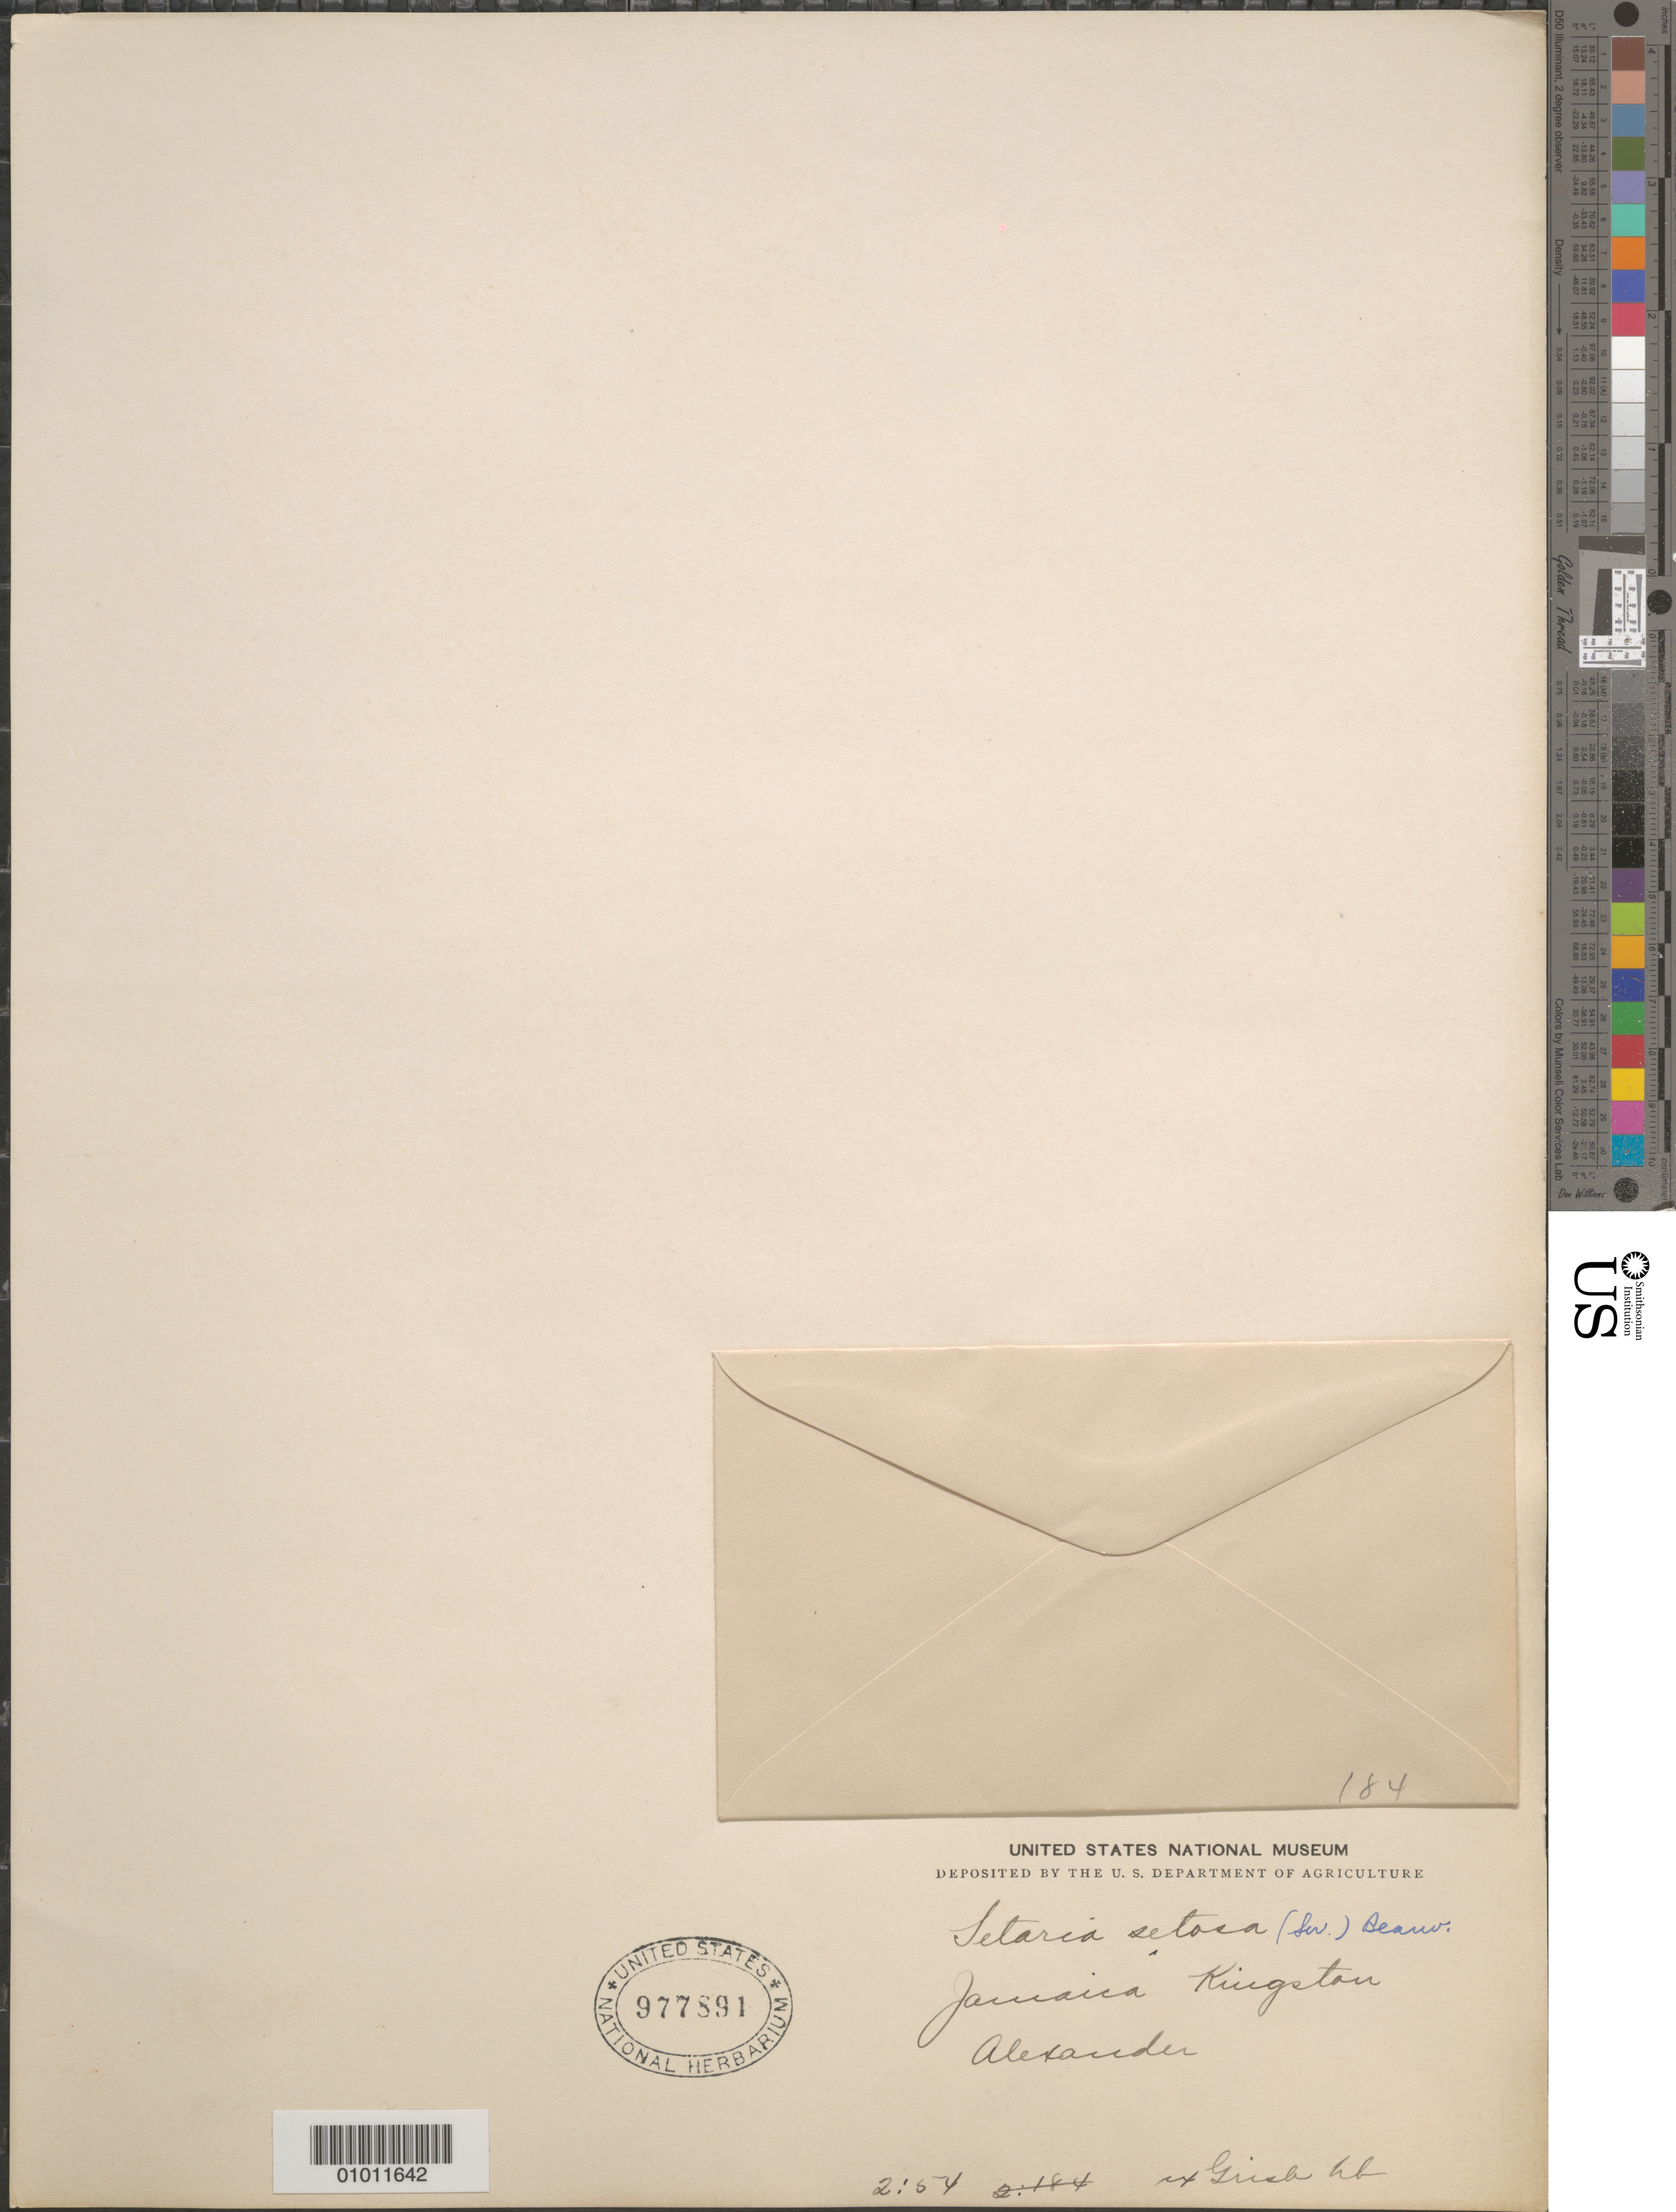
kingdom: Plantae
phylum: Tracheophyta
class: Liliopsida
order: Poales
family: Poaceae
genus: Setaria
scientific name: Setaria setosa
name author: (Sw.) P. Beauv.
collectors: R. C. Alexander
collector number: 184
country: Jamaica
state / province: Kingston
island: Jamaica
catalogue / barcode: US 977891